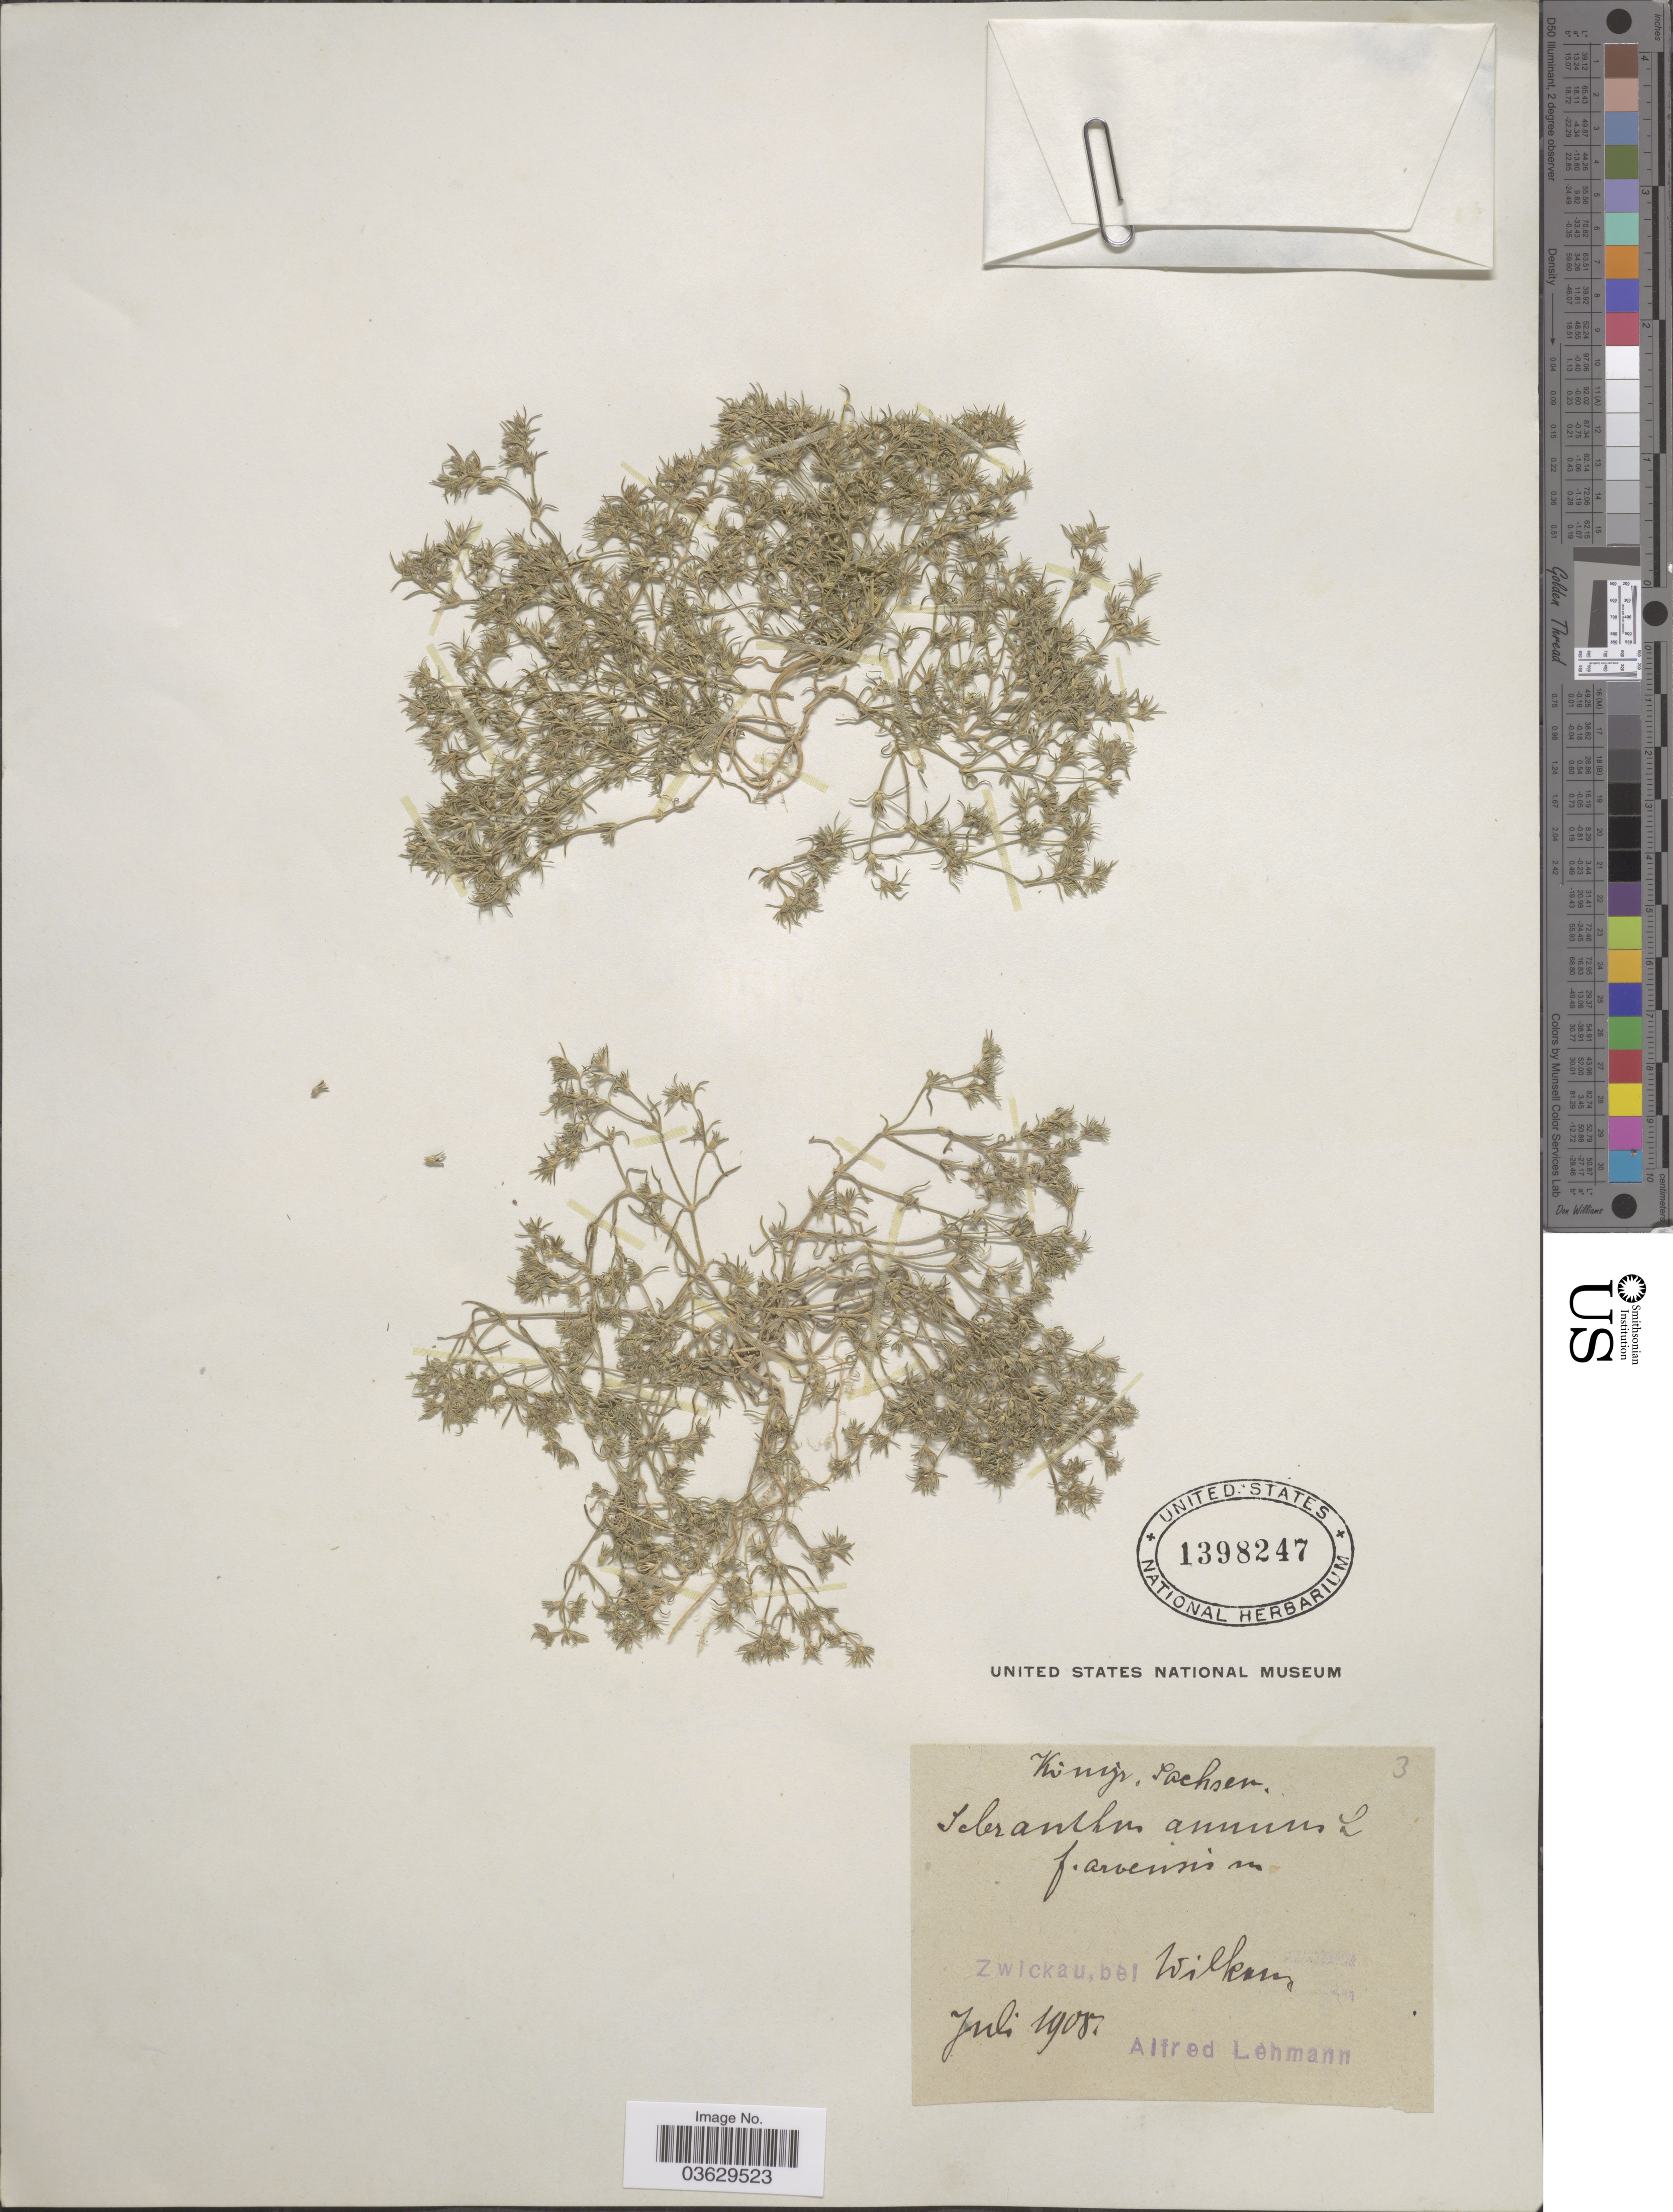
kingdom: Plantae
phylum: Tracheophyta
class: Magnoliopsida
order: Caryophyllales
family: Caryophyllaceae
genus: Scleranthus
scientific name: Scleranthus annuus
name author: L.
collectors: A. Lehmann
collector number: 3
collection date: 1908-07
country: Germany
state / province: Sachsen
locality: Konigs. Zwickau, bei Wilkan.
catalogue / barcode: US 1398247